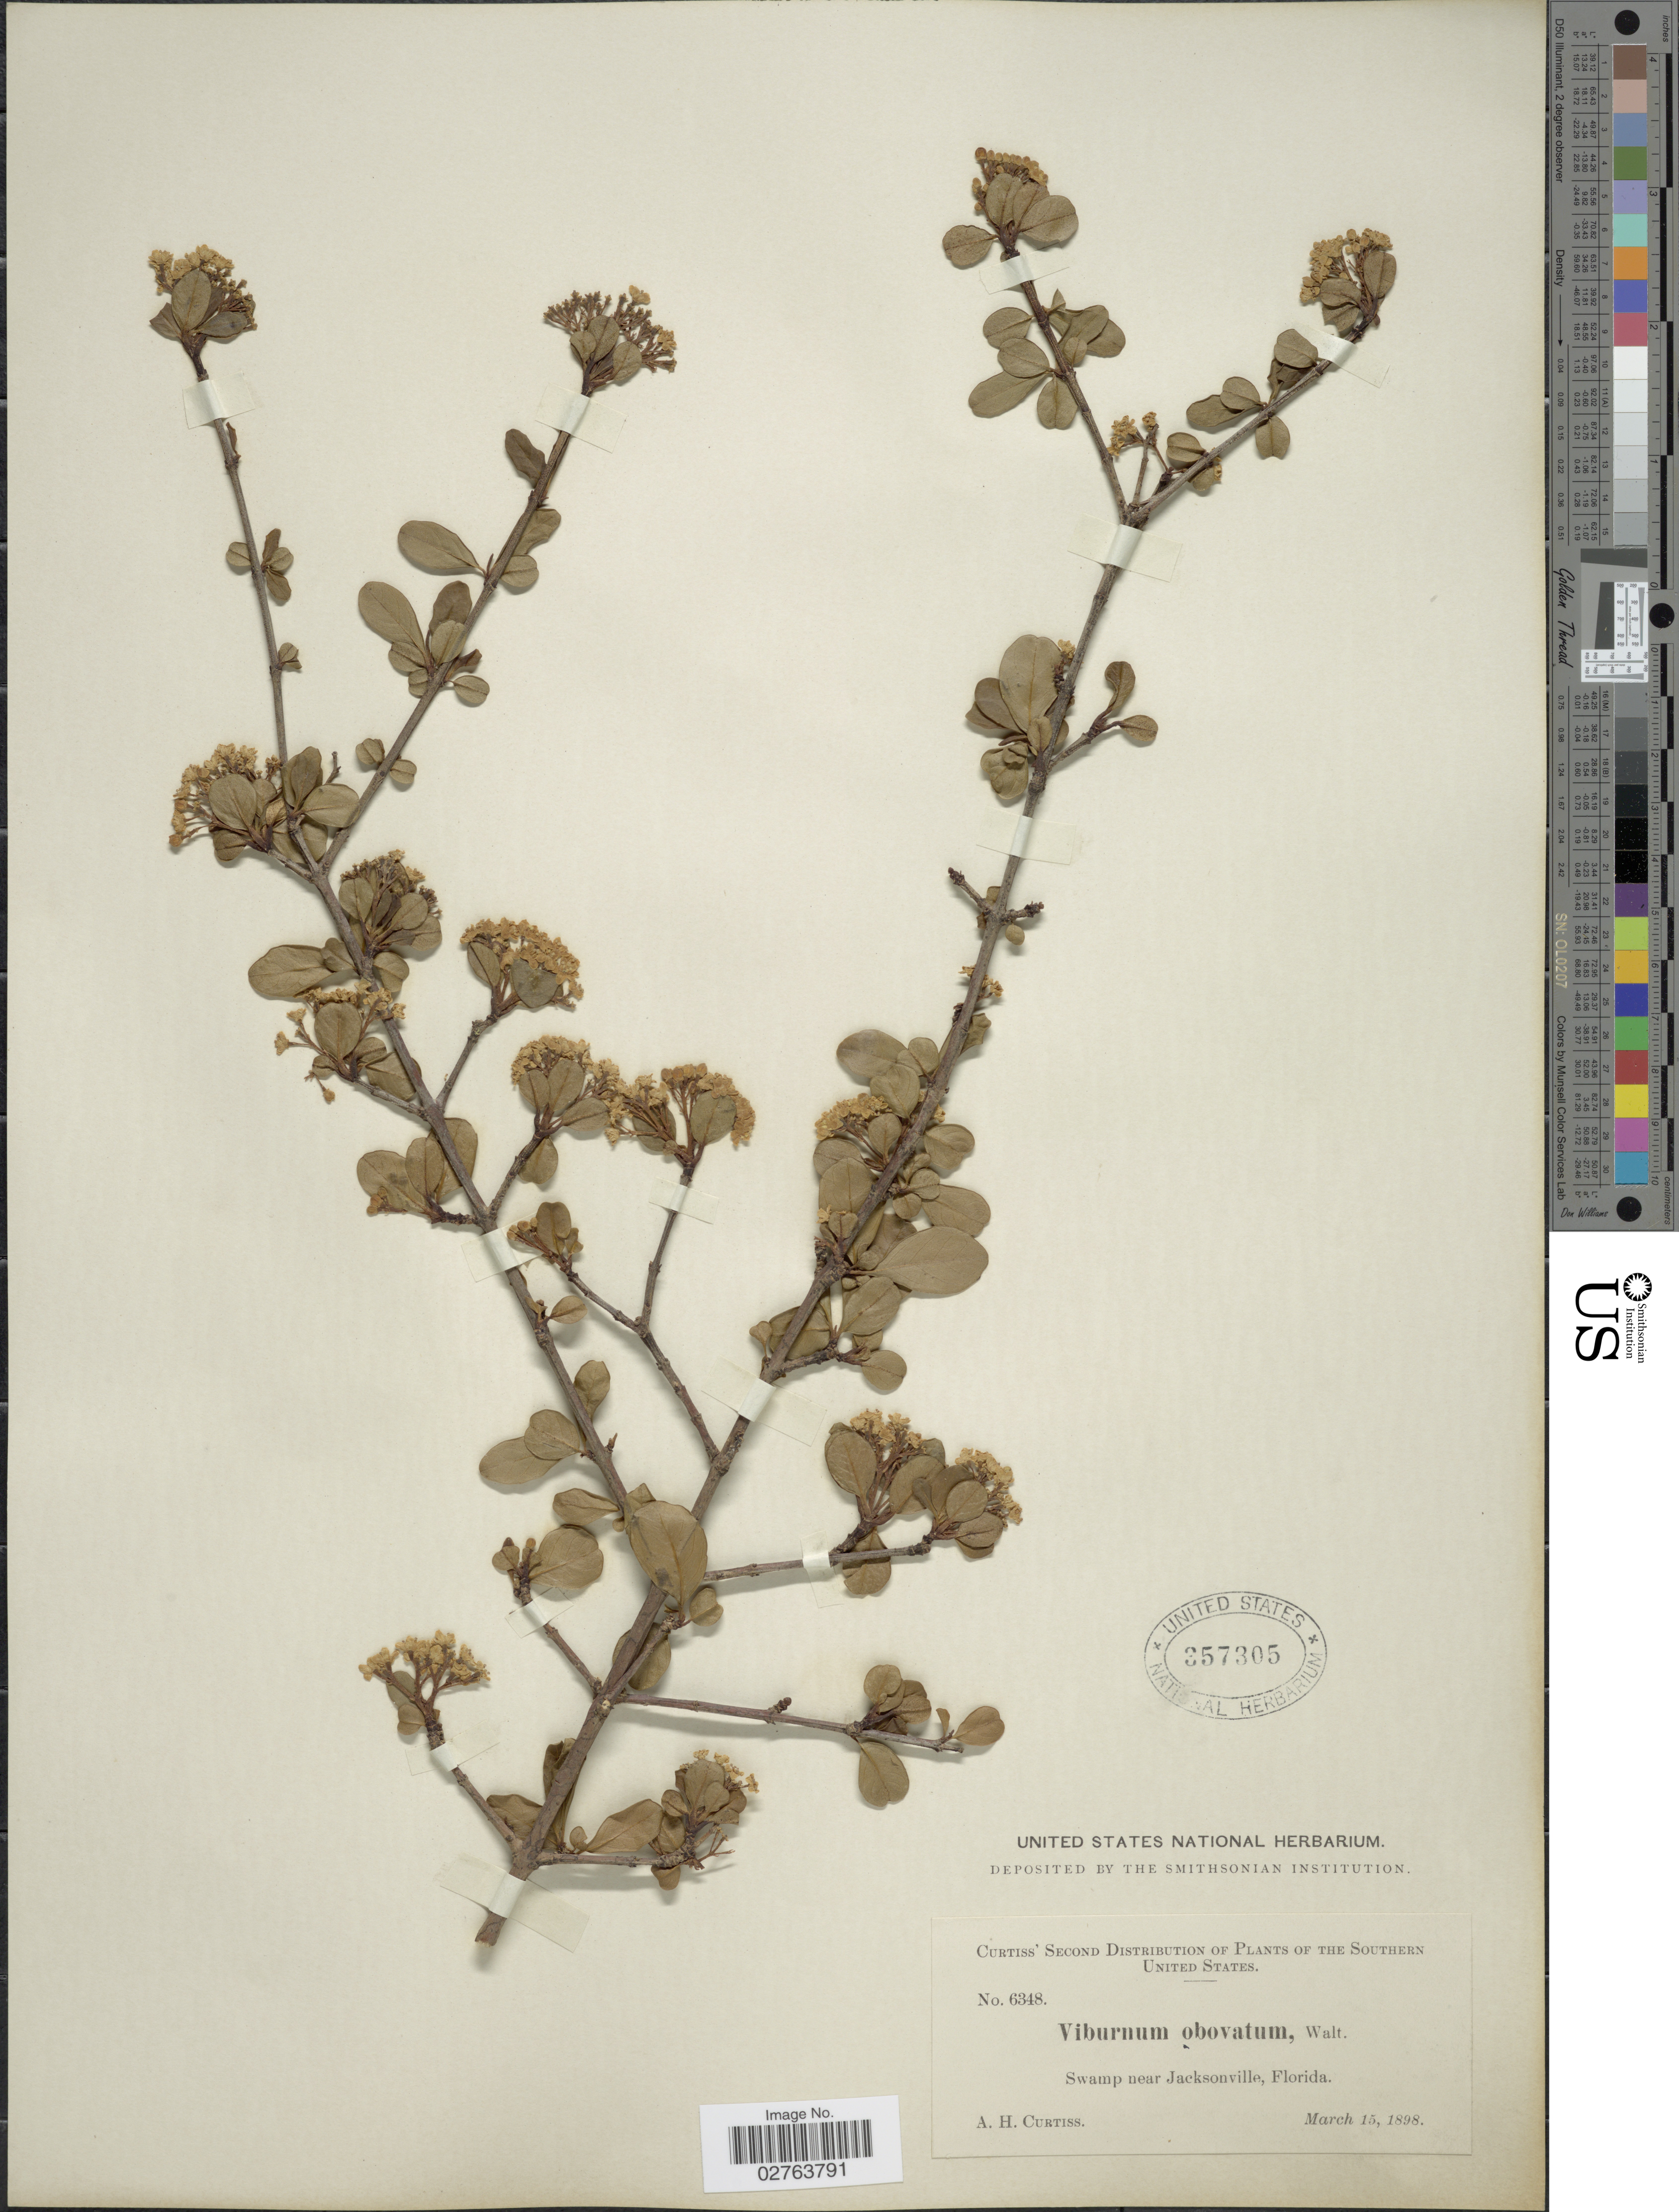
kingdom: Plantae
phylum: Tracheophyta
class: Magnoliopsida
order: Dipsacales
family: Viburnaceae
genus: Viburnum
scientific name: Viburnum obovatum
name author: Walter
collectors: A. H. Curtiss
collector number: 6348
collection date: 1898-03-15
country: United States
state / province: Florida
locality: The Southern United States. Swamp near Jacksonville.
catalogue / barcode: US 357305